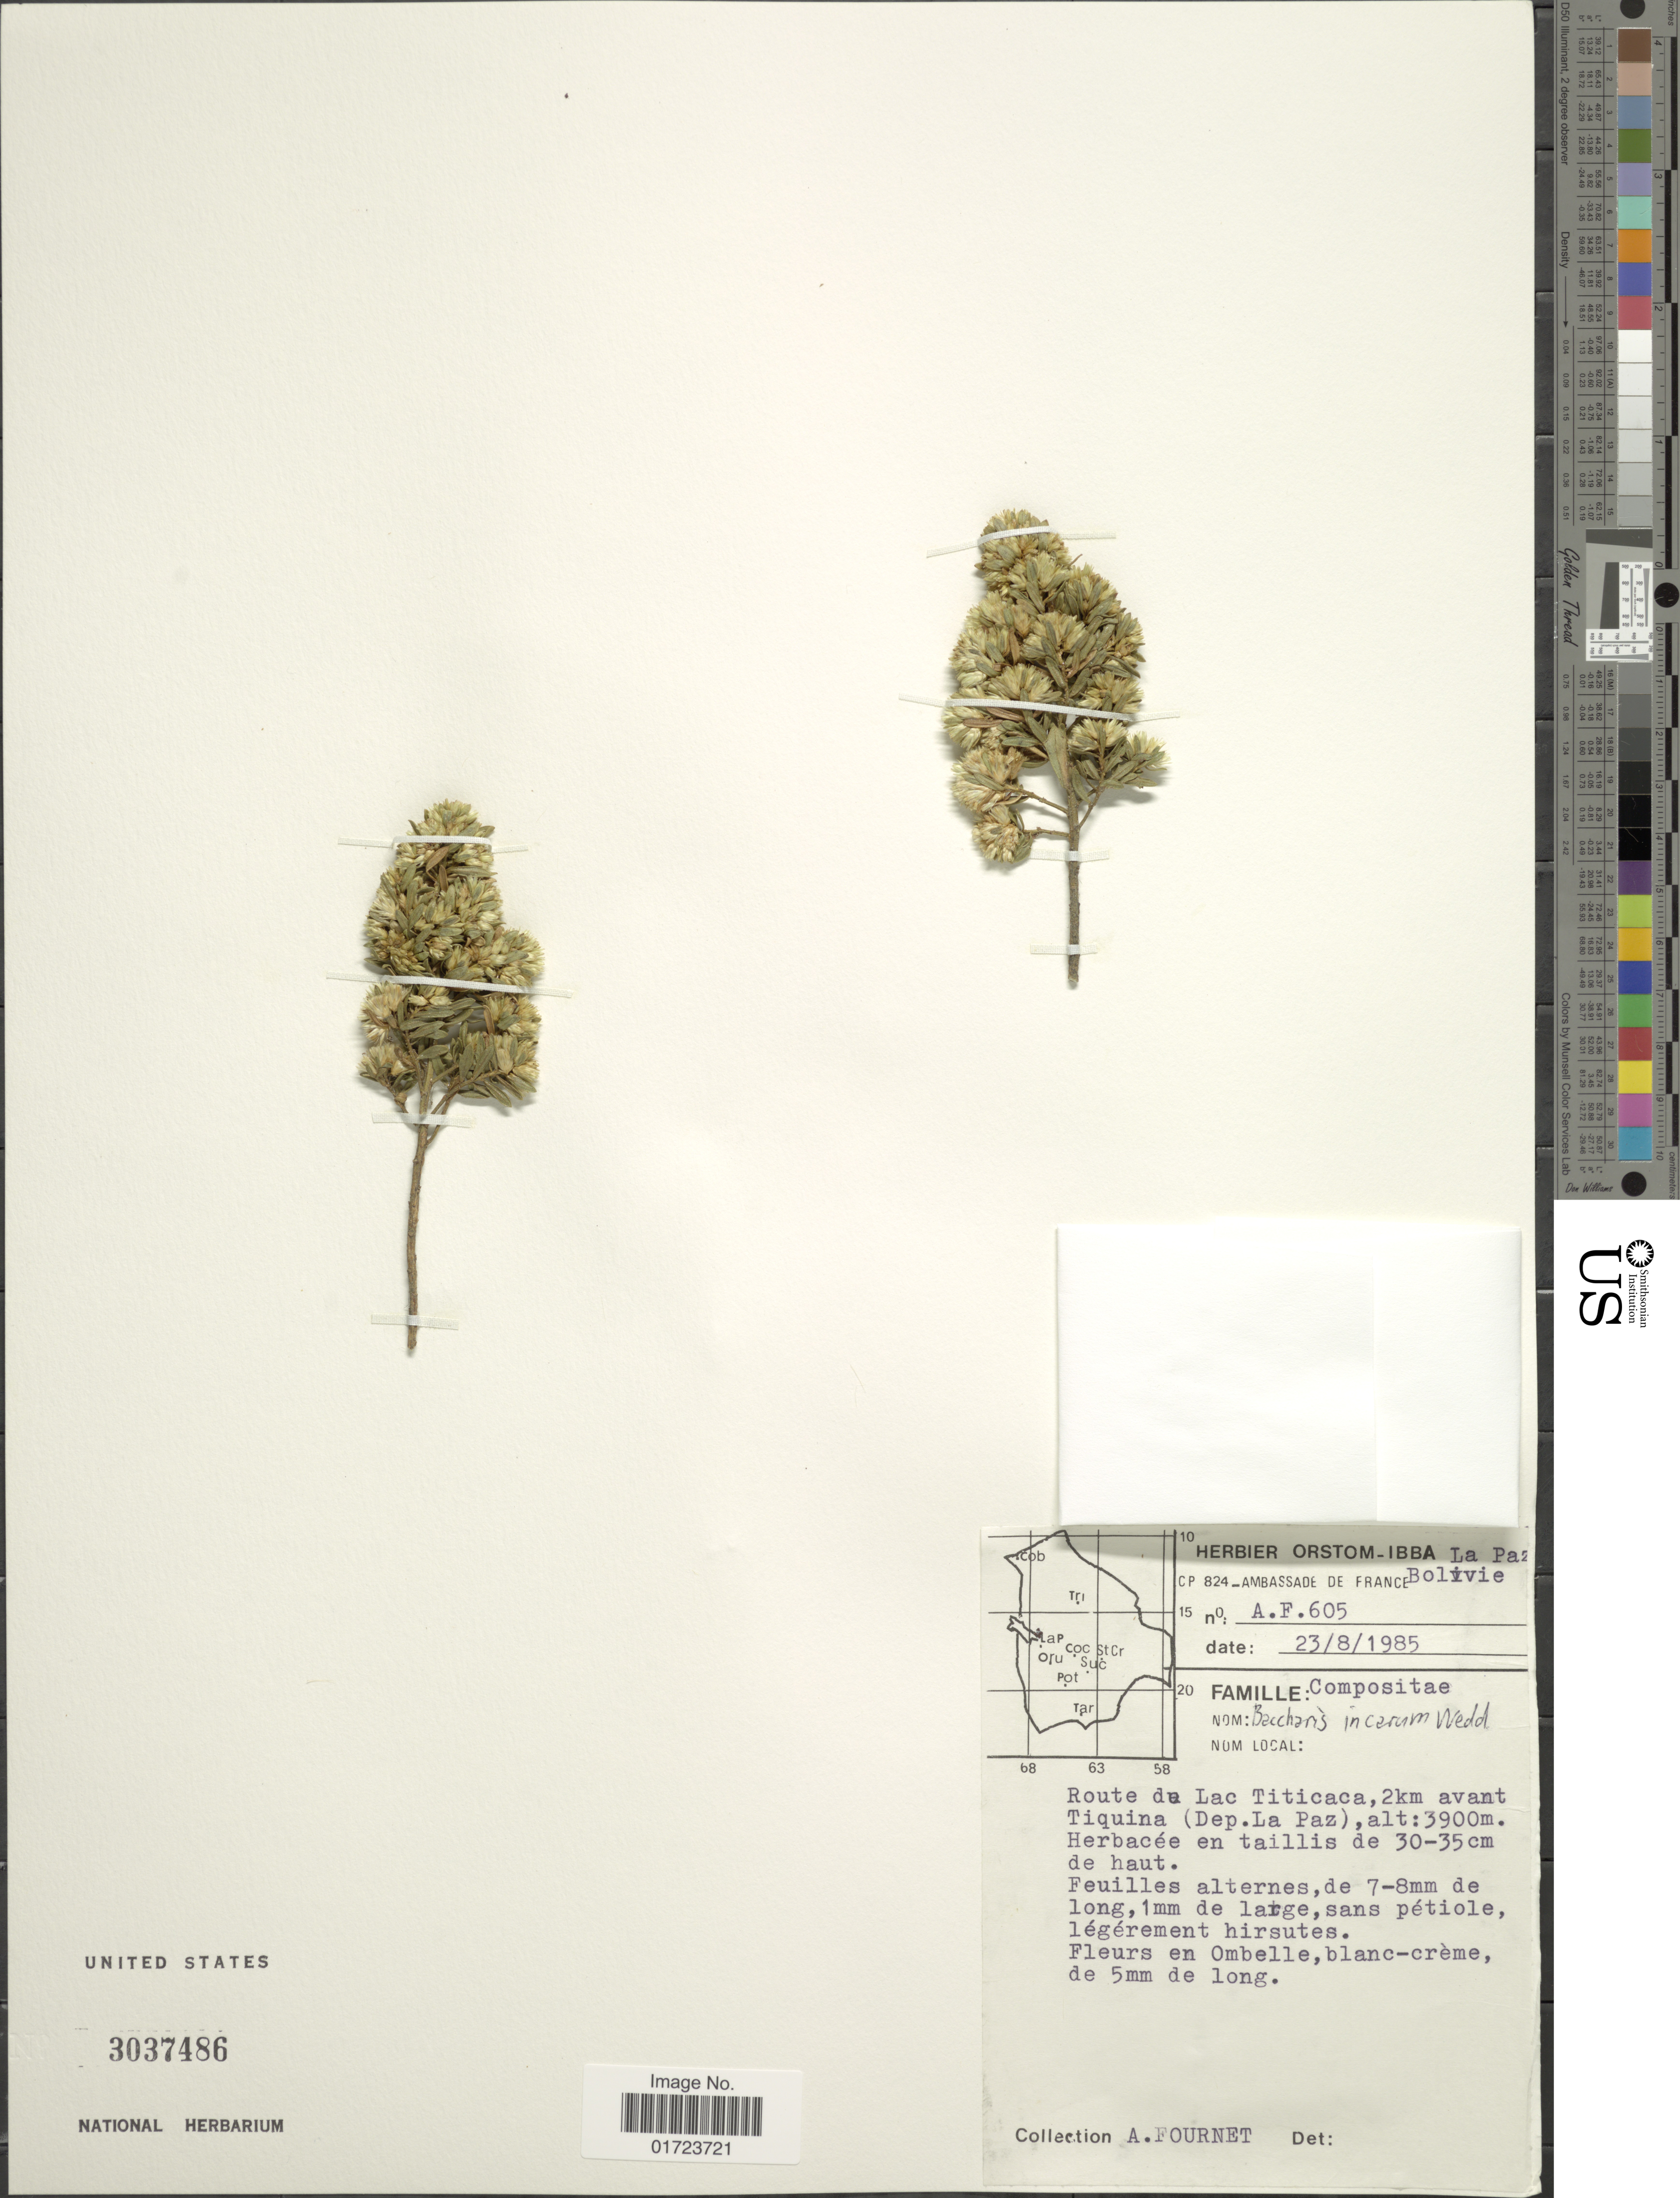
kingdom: Plantae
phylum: Tracheophyta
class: Magnoliopsida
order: Asterales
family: Asteraceae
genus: Baccharis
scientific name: Baccharis tola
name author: Phil.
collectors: A. Fournet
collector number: AF605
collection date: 1985-08-23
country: Bolivia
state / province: La Paz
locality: Route da Lac Titicaca, 2 km avant Tiquina (Dep. La Paz).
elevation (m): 3900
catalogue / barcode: US 3037486